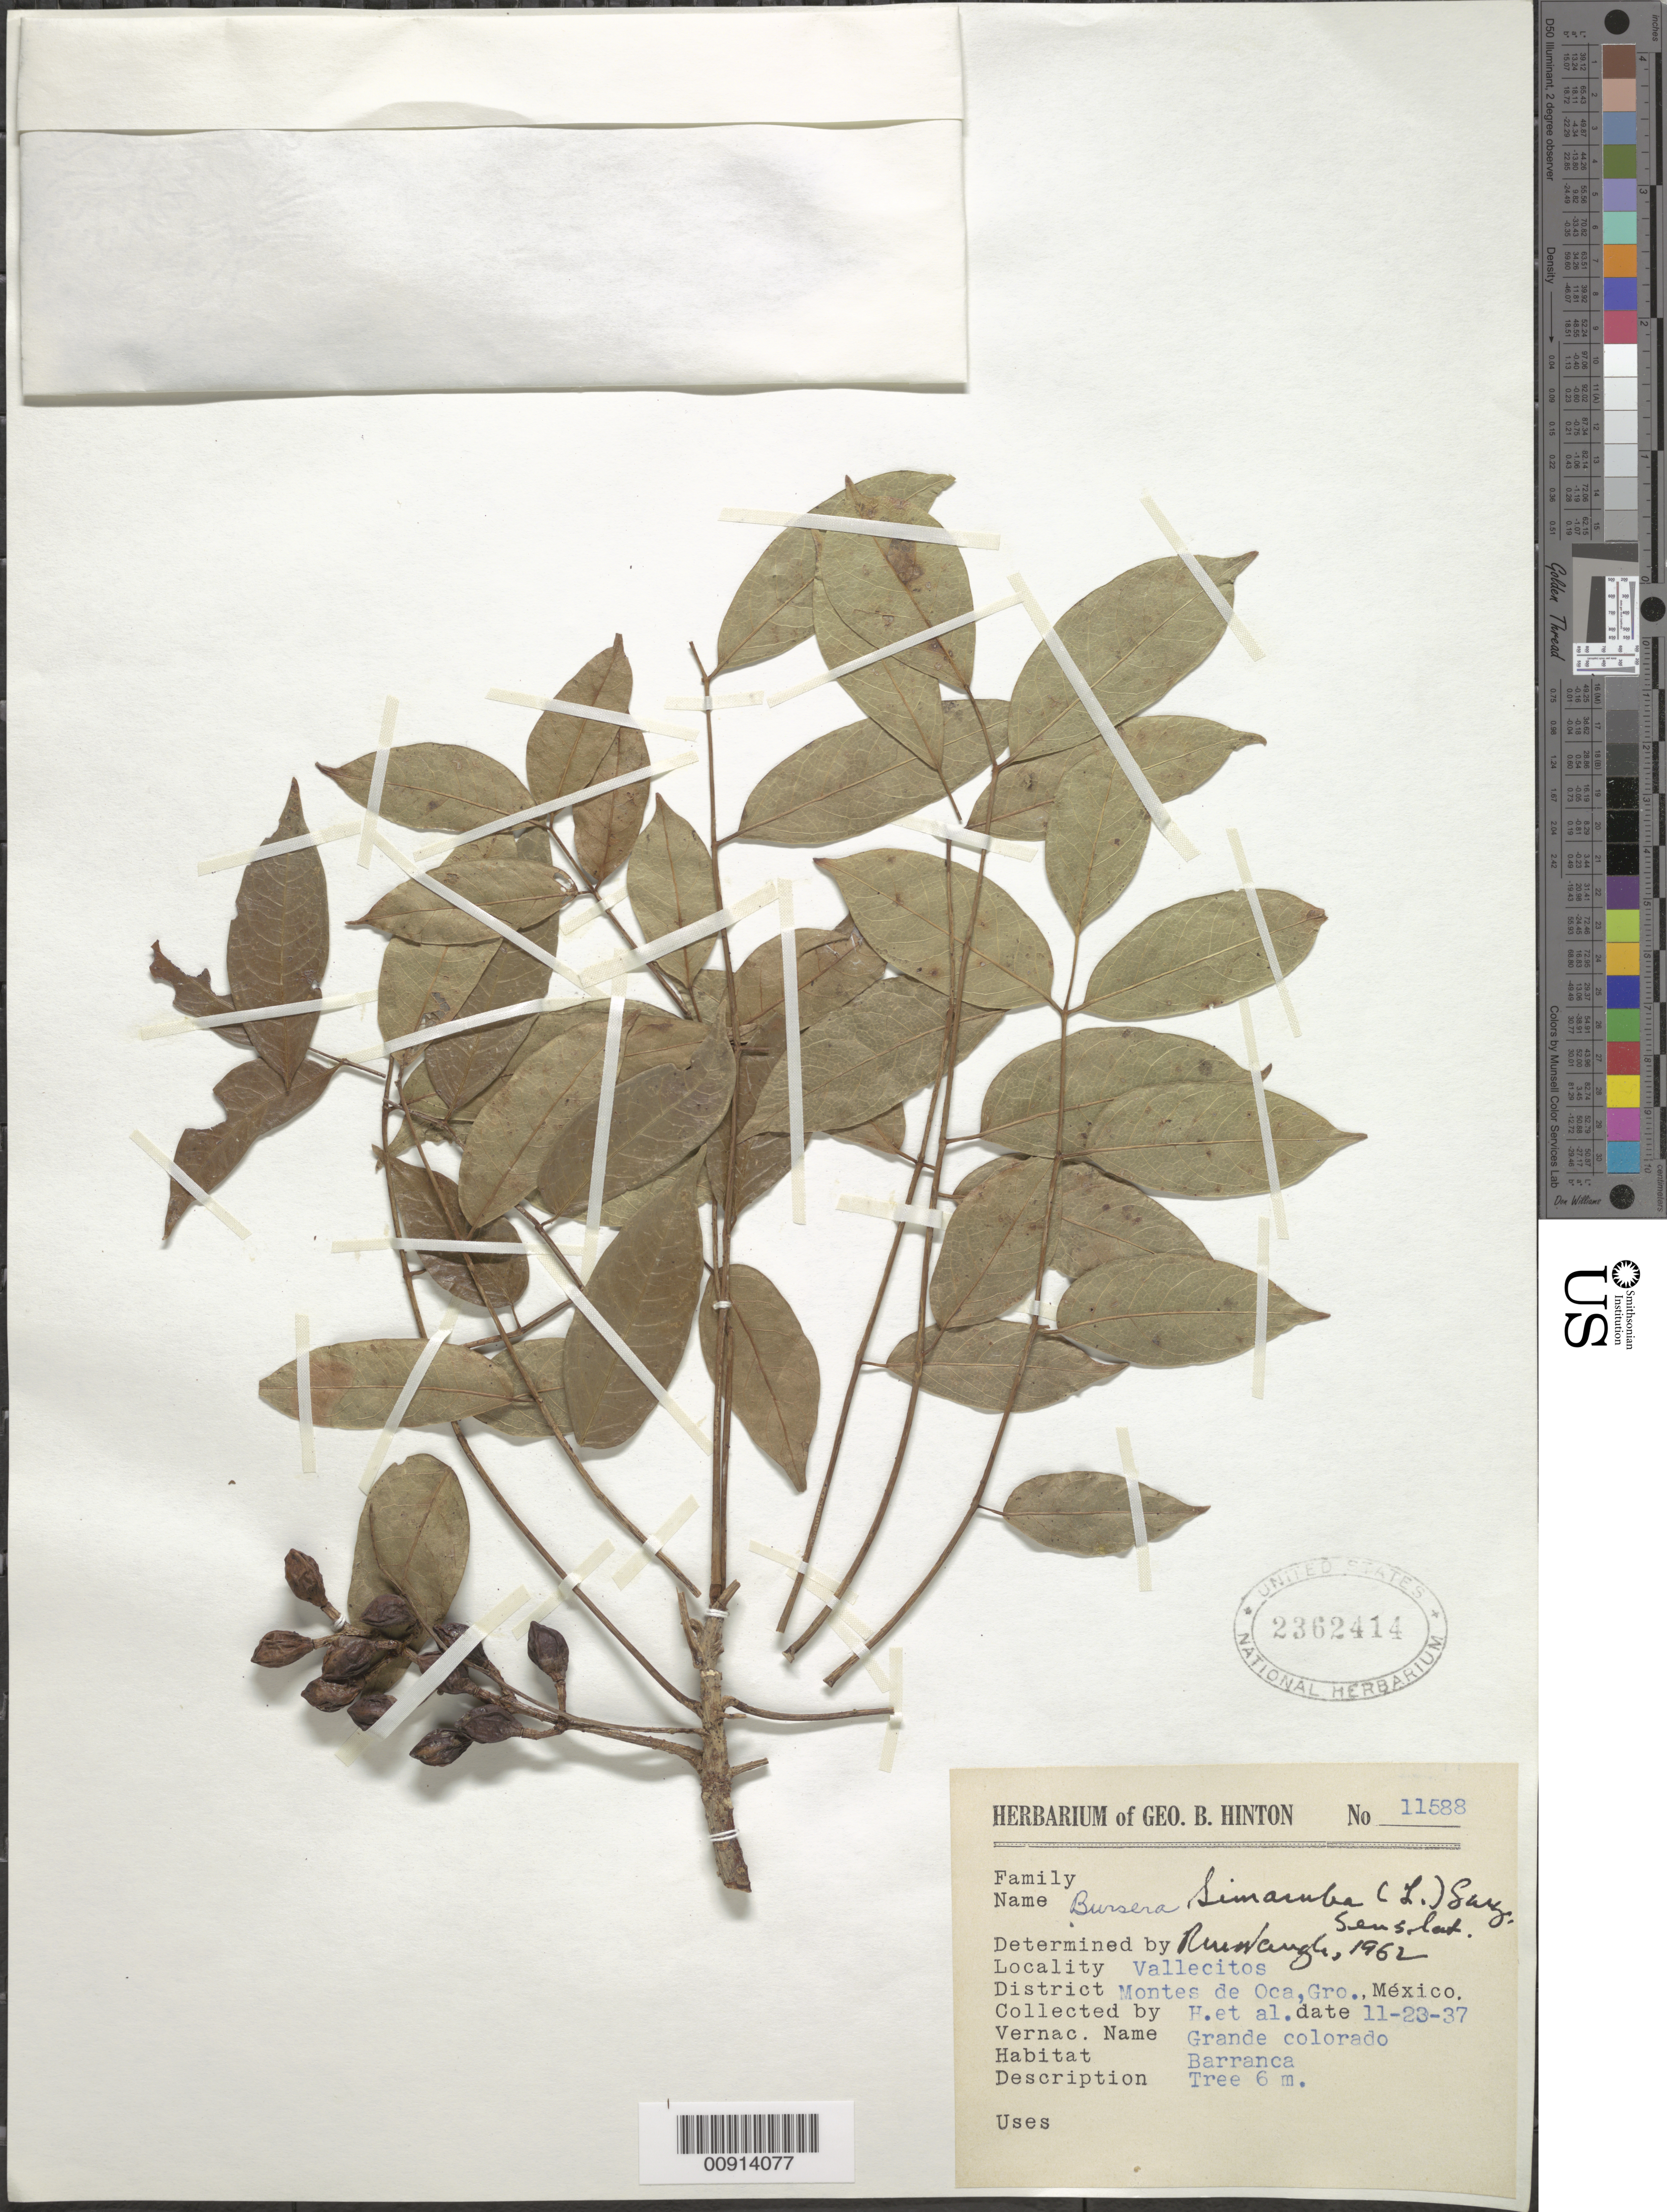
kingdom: Plantae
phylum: Tracheophyta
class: Magnoliopsida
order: Sapindales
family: Burseraceae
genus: Bursera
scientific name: Bursera simaruba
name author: (L.) Sarg.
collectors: G. B. Hinton & et al.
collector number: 11588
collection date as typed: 23 Nov 1937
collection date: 1937-11-23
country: Mexico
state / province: Guerrero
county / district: Montes de Oca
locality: Vallecitos, District Montes de Oca, Guerrero.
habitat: Barranca.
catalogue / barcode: US 2362414